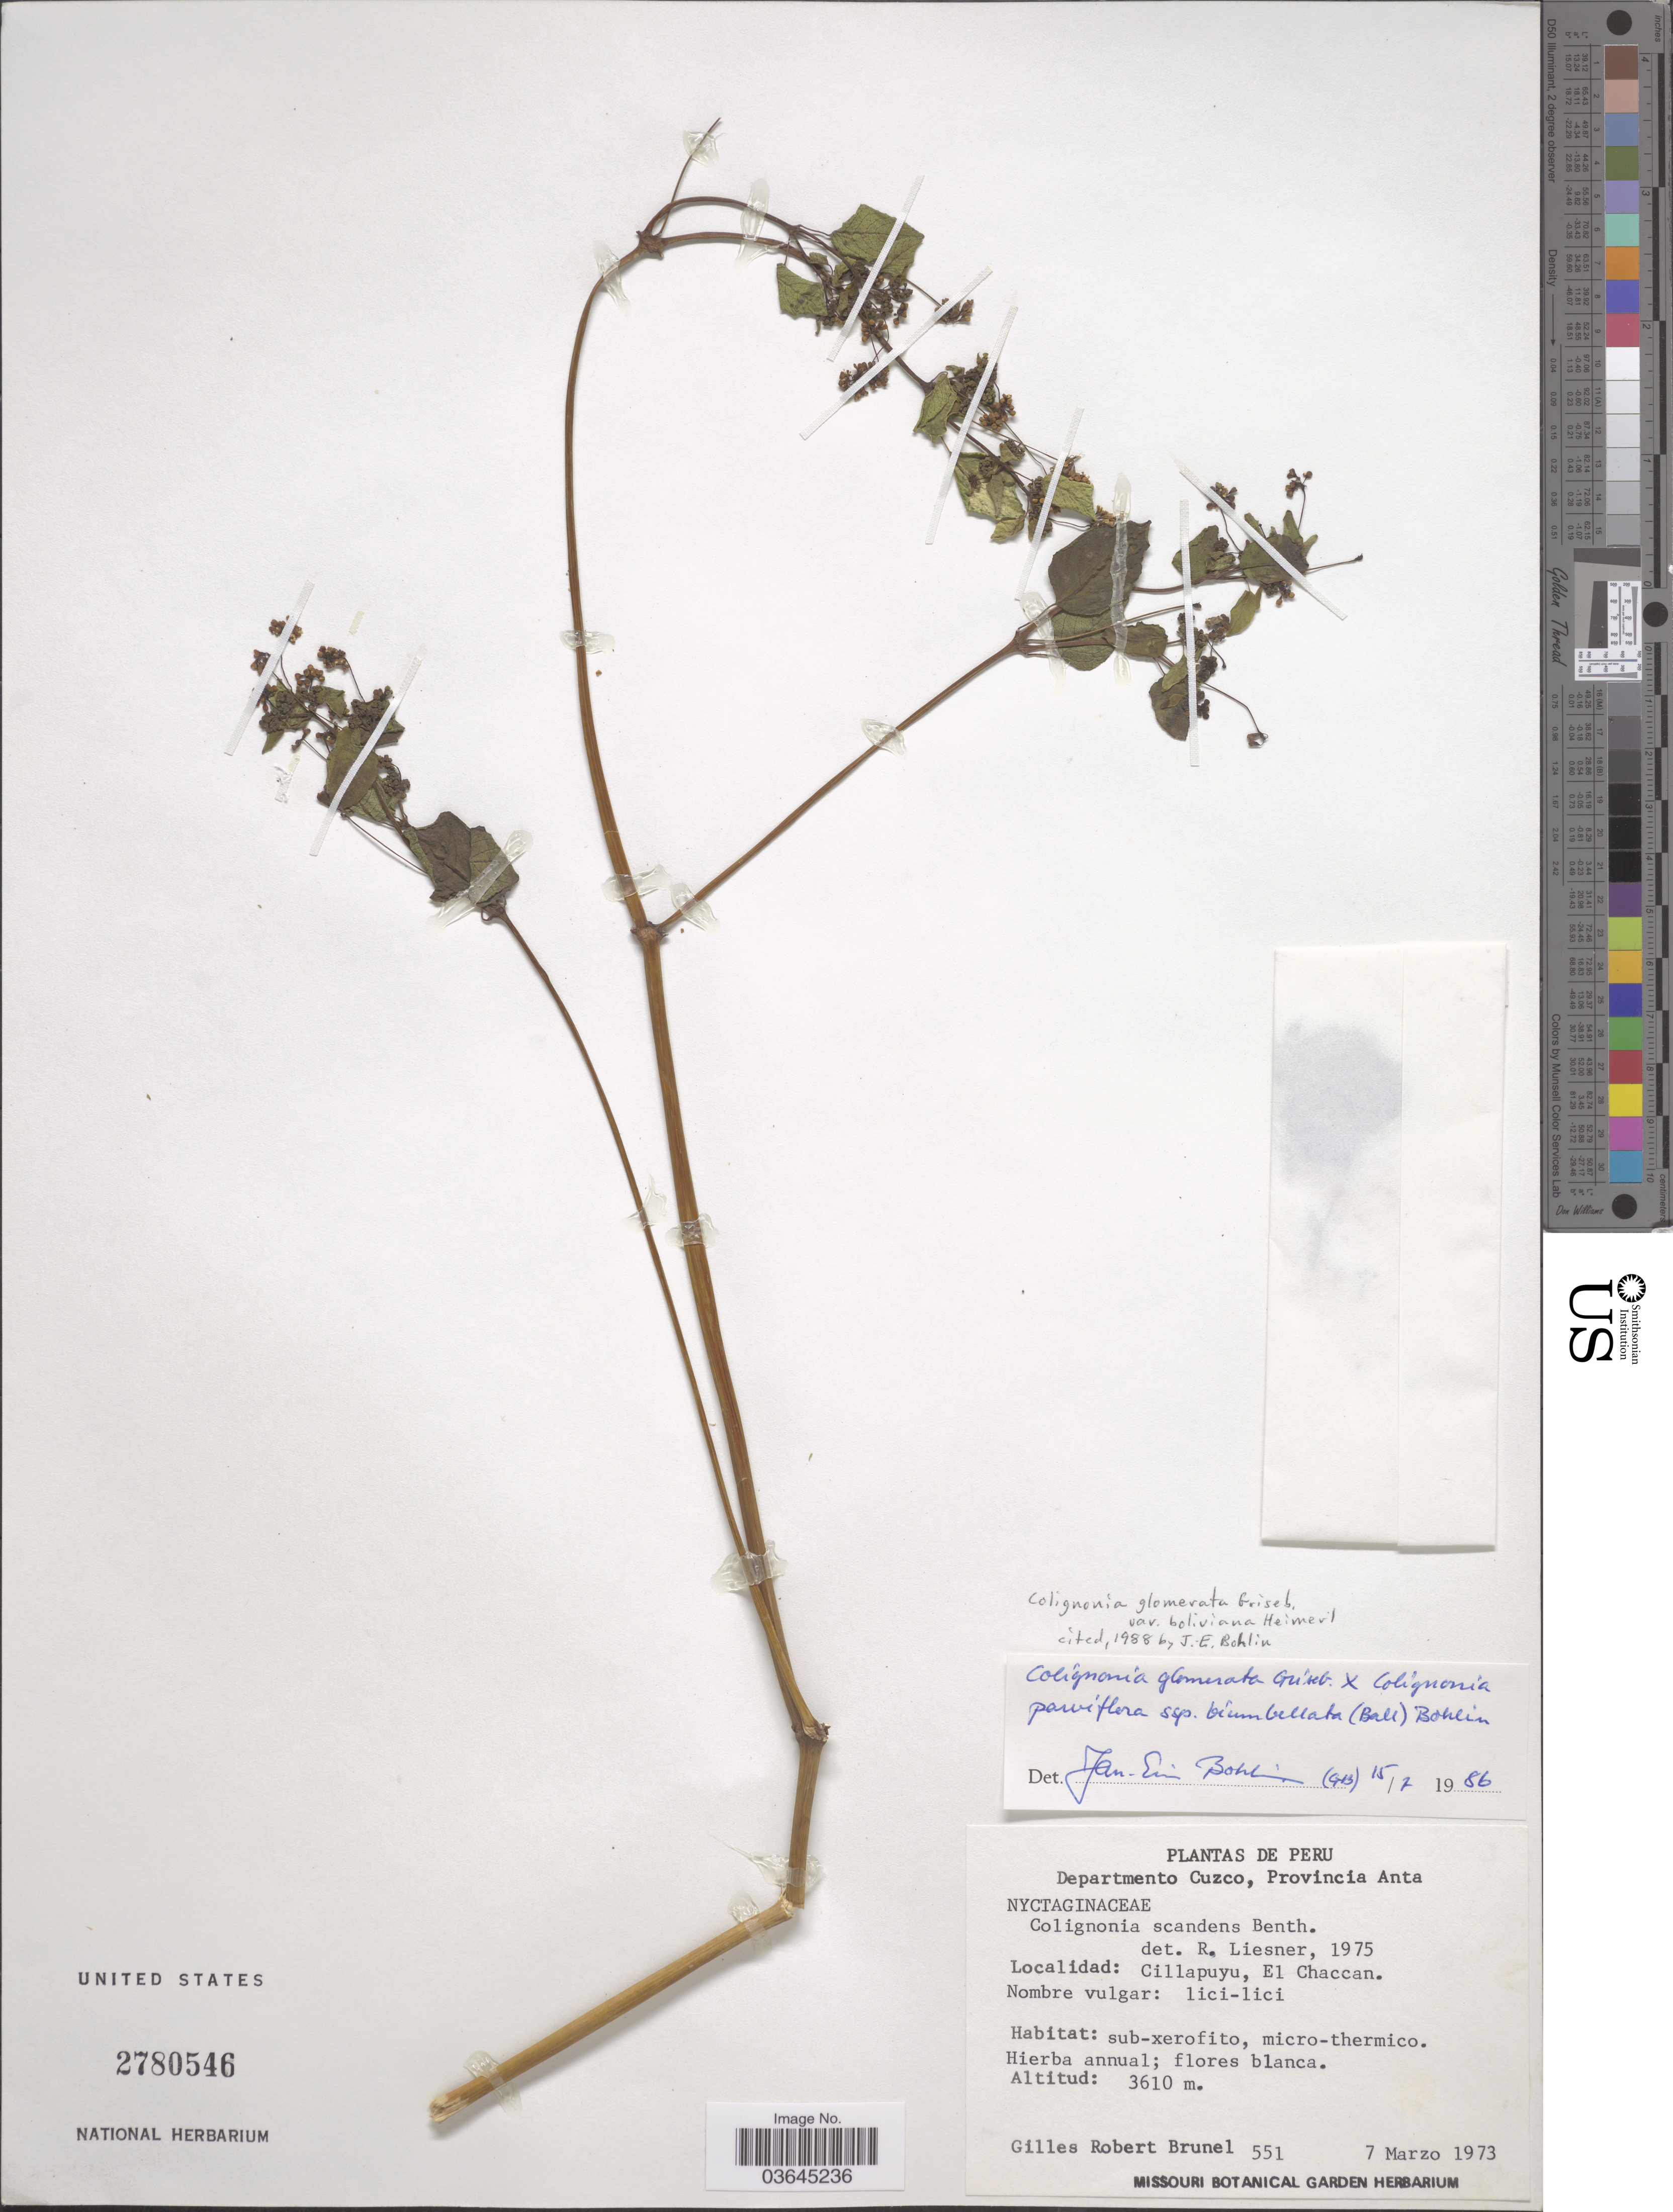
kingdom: Plantae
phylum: Tracheophyta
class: Magnoliopsida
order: Caryophyllales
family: Nyctaginaceae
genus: Colignonia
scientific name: Colignonia glomerata var. boliviana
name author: Heimerl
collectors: G. Brunel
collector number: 551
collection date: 1973-03-07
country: Peru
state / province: Cusco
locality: Departamento Cuzco, Provincia Anta. Cillapuyu, El Chaccan.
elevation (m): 3610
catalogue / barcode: US 2780546